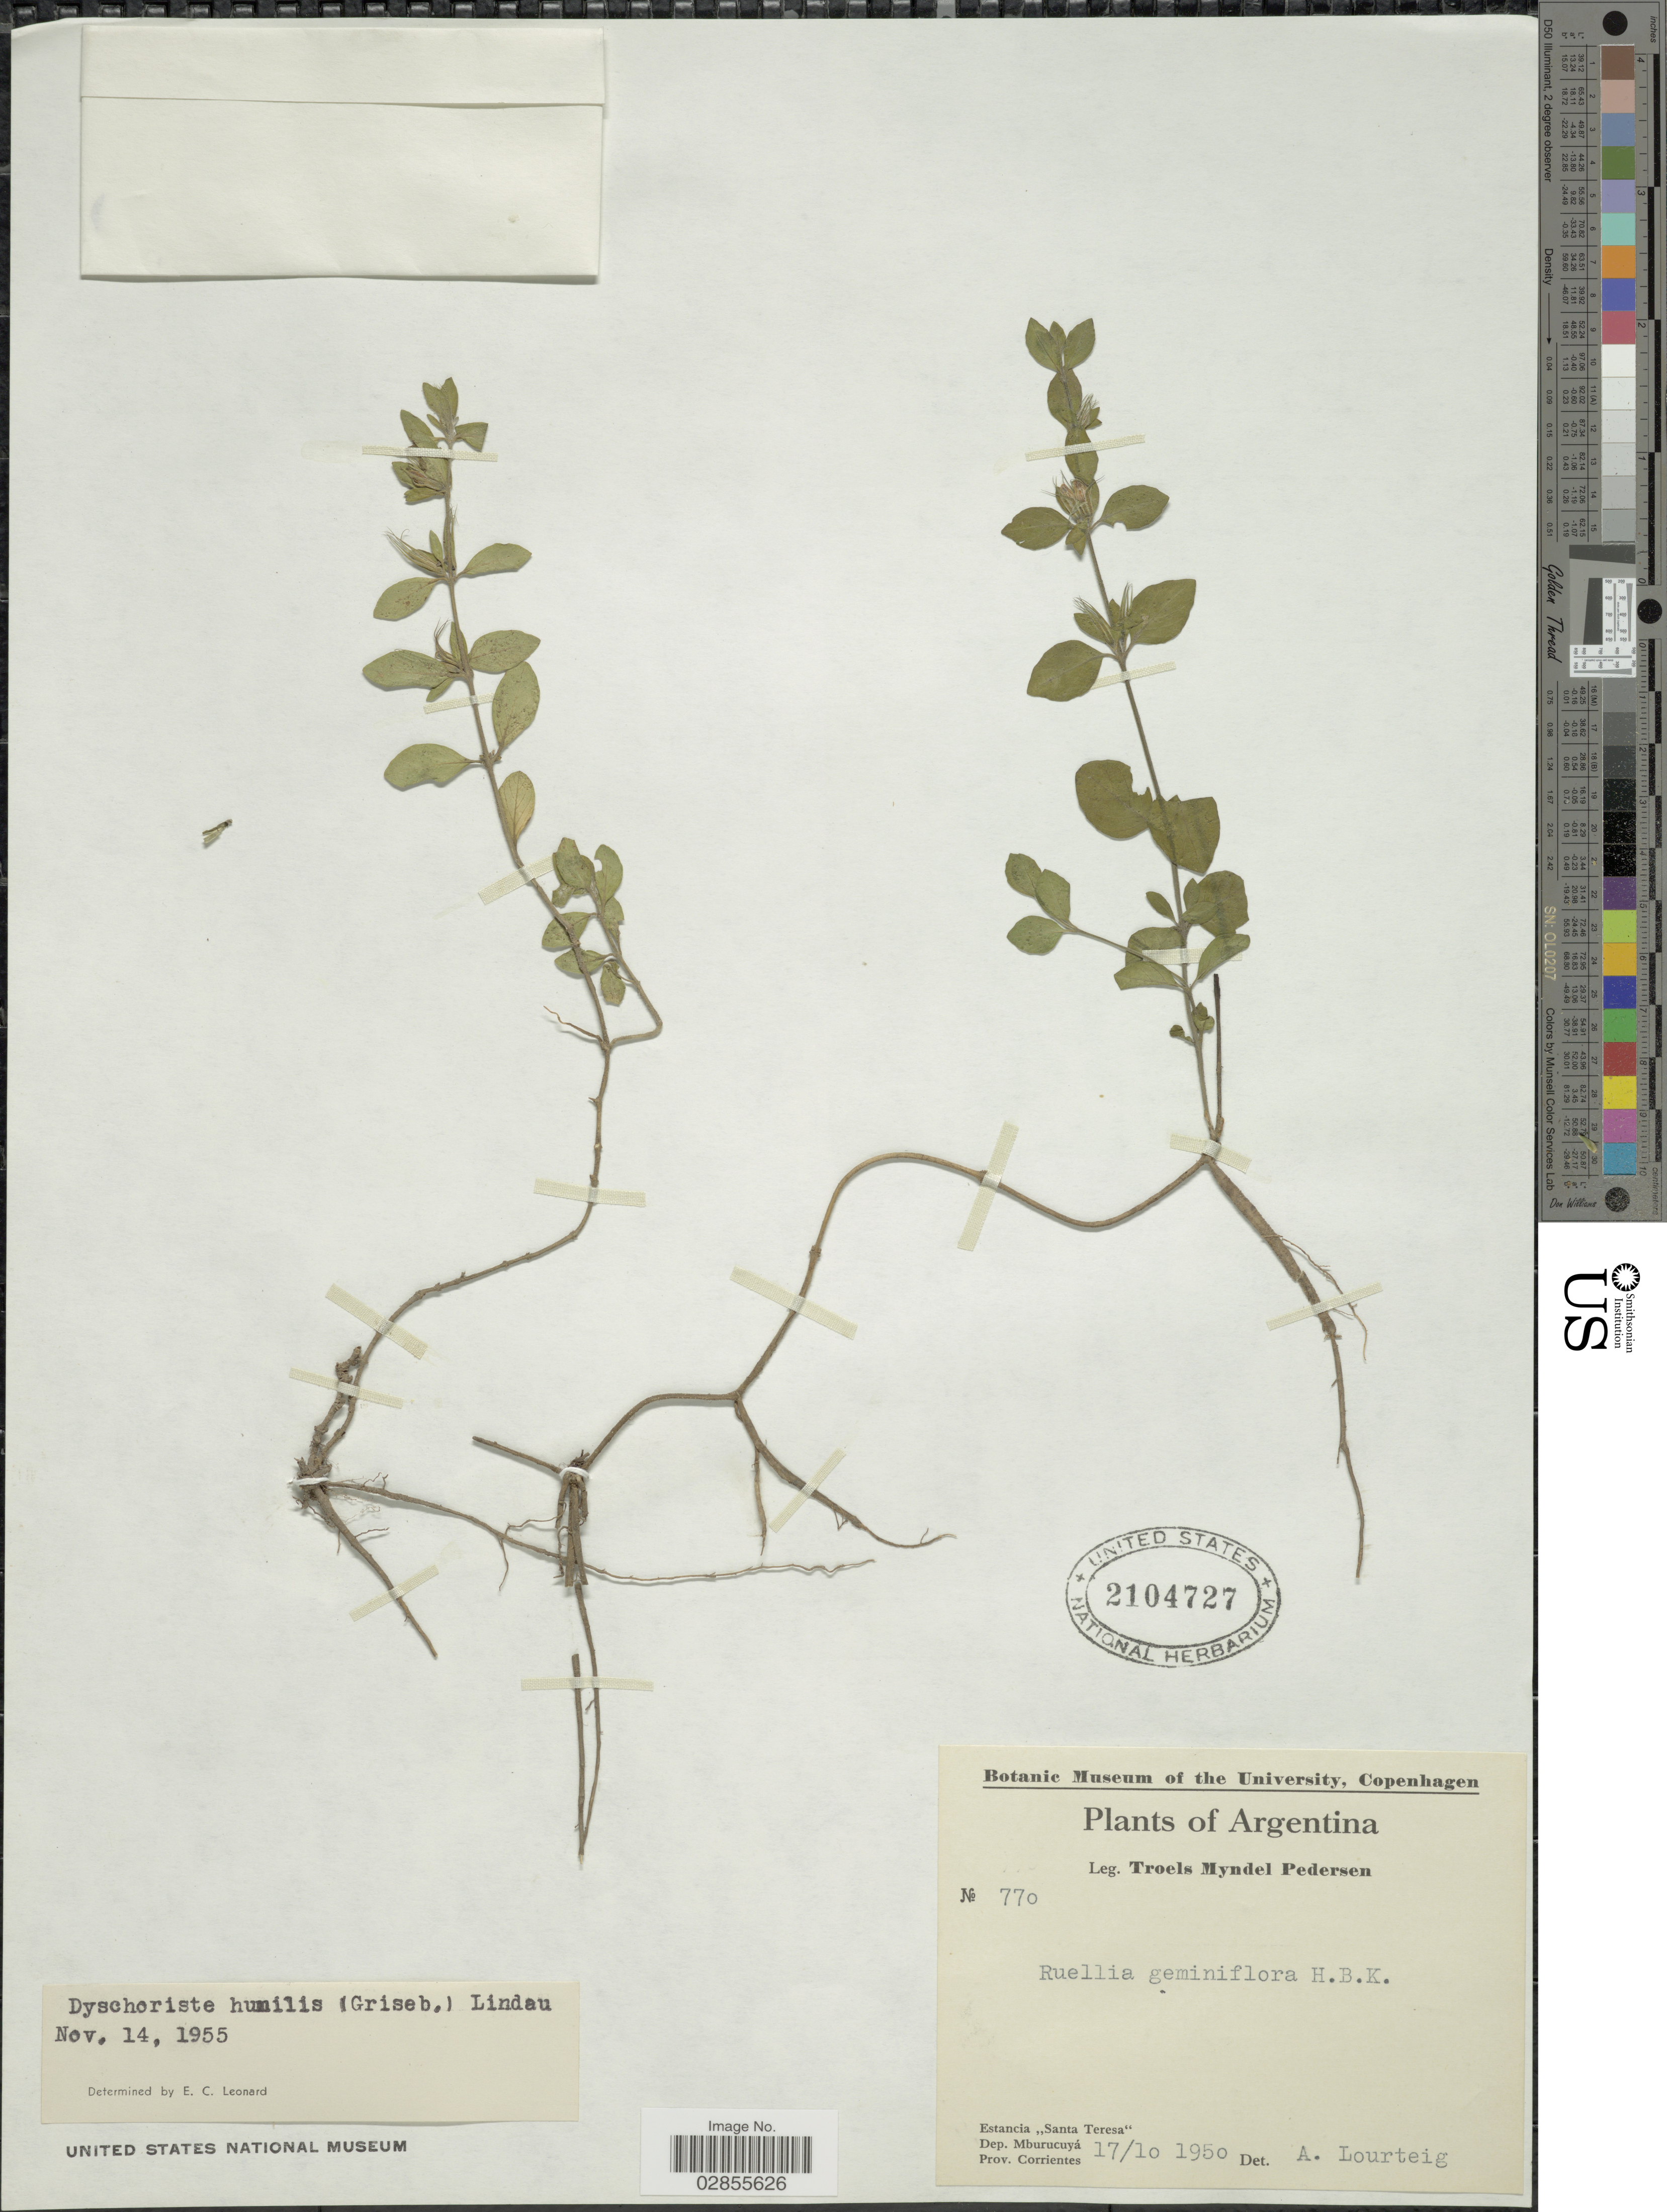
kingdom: Plantae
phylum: Tracheophyta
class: Magnoliopsida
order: Lamiales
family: Acanthaceae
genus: Dyschoriste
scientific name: Dyschoriste humilis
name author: Lindau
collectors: T. Pederson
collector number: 770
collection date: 1950-10-17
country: Argentina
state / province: Corrientes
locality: Estancia "Santa Teresa". Dep. Mburucuyá.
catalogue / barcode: US 2104727